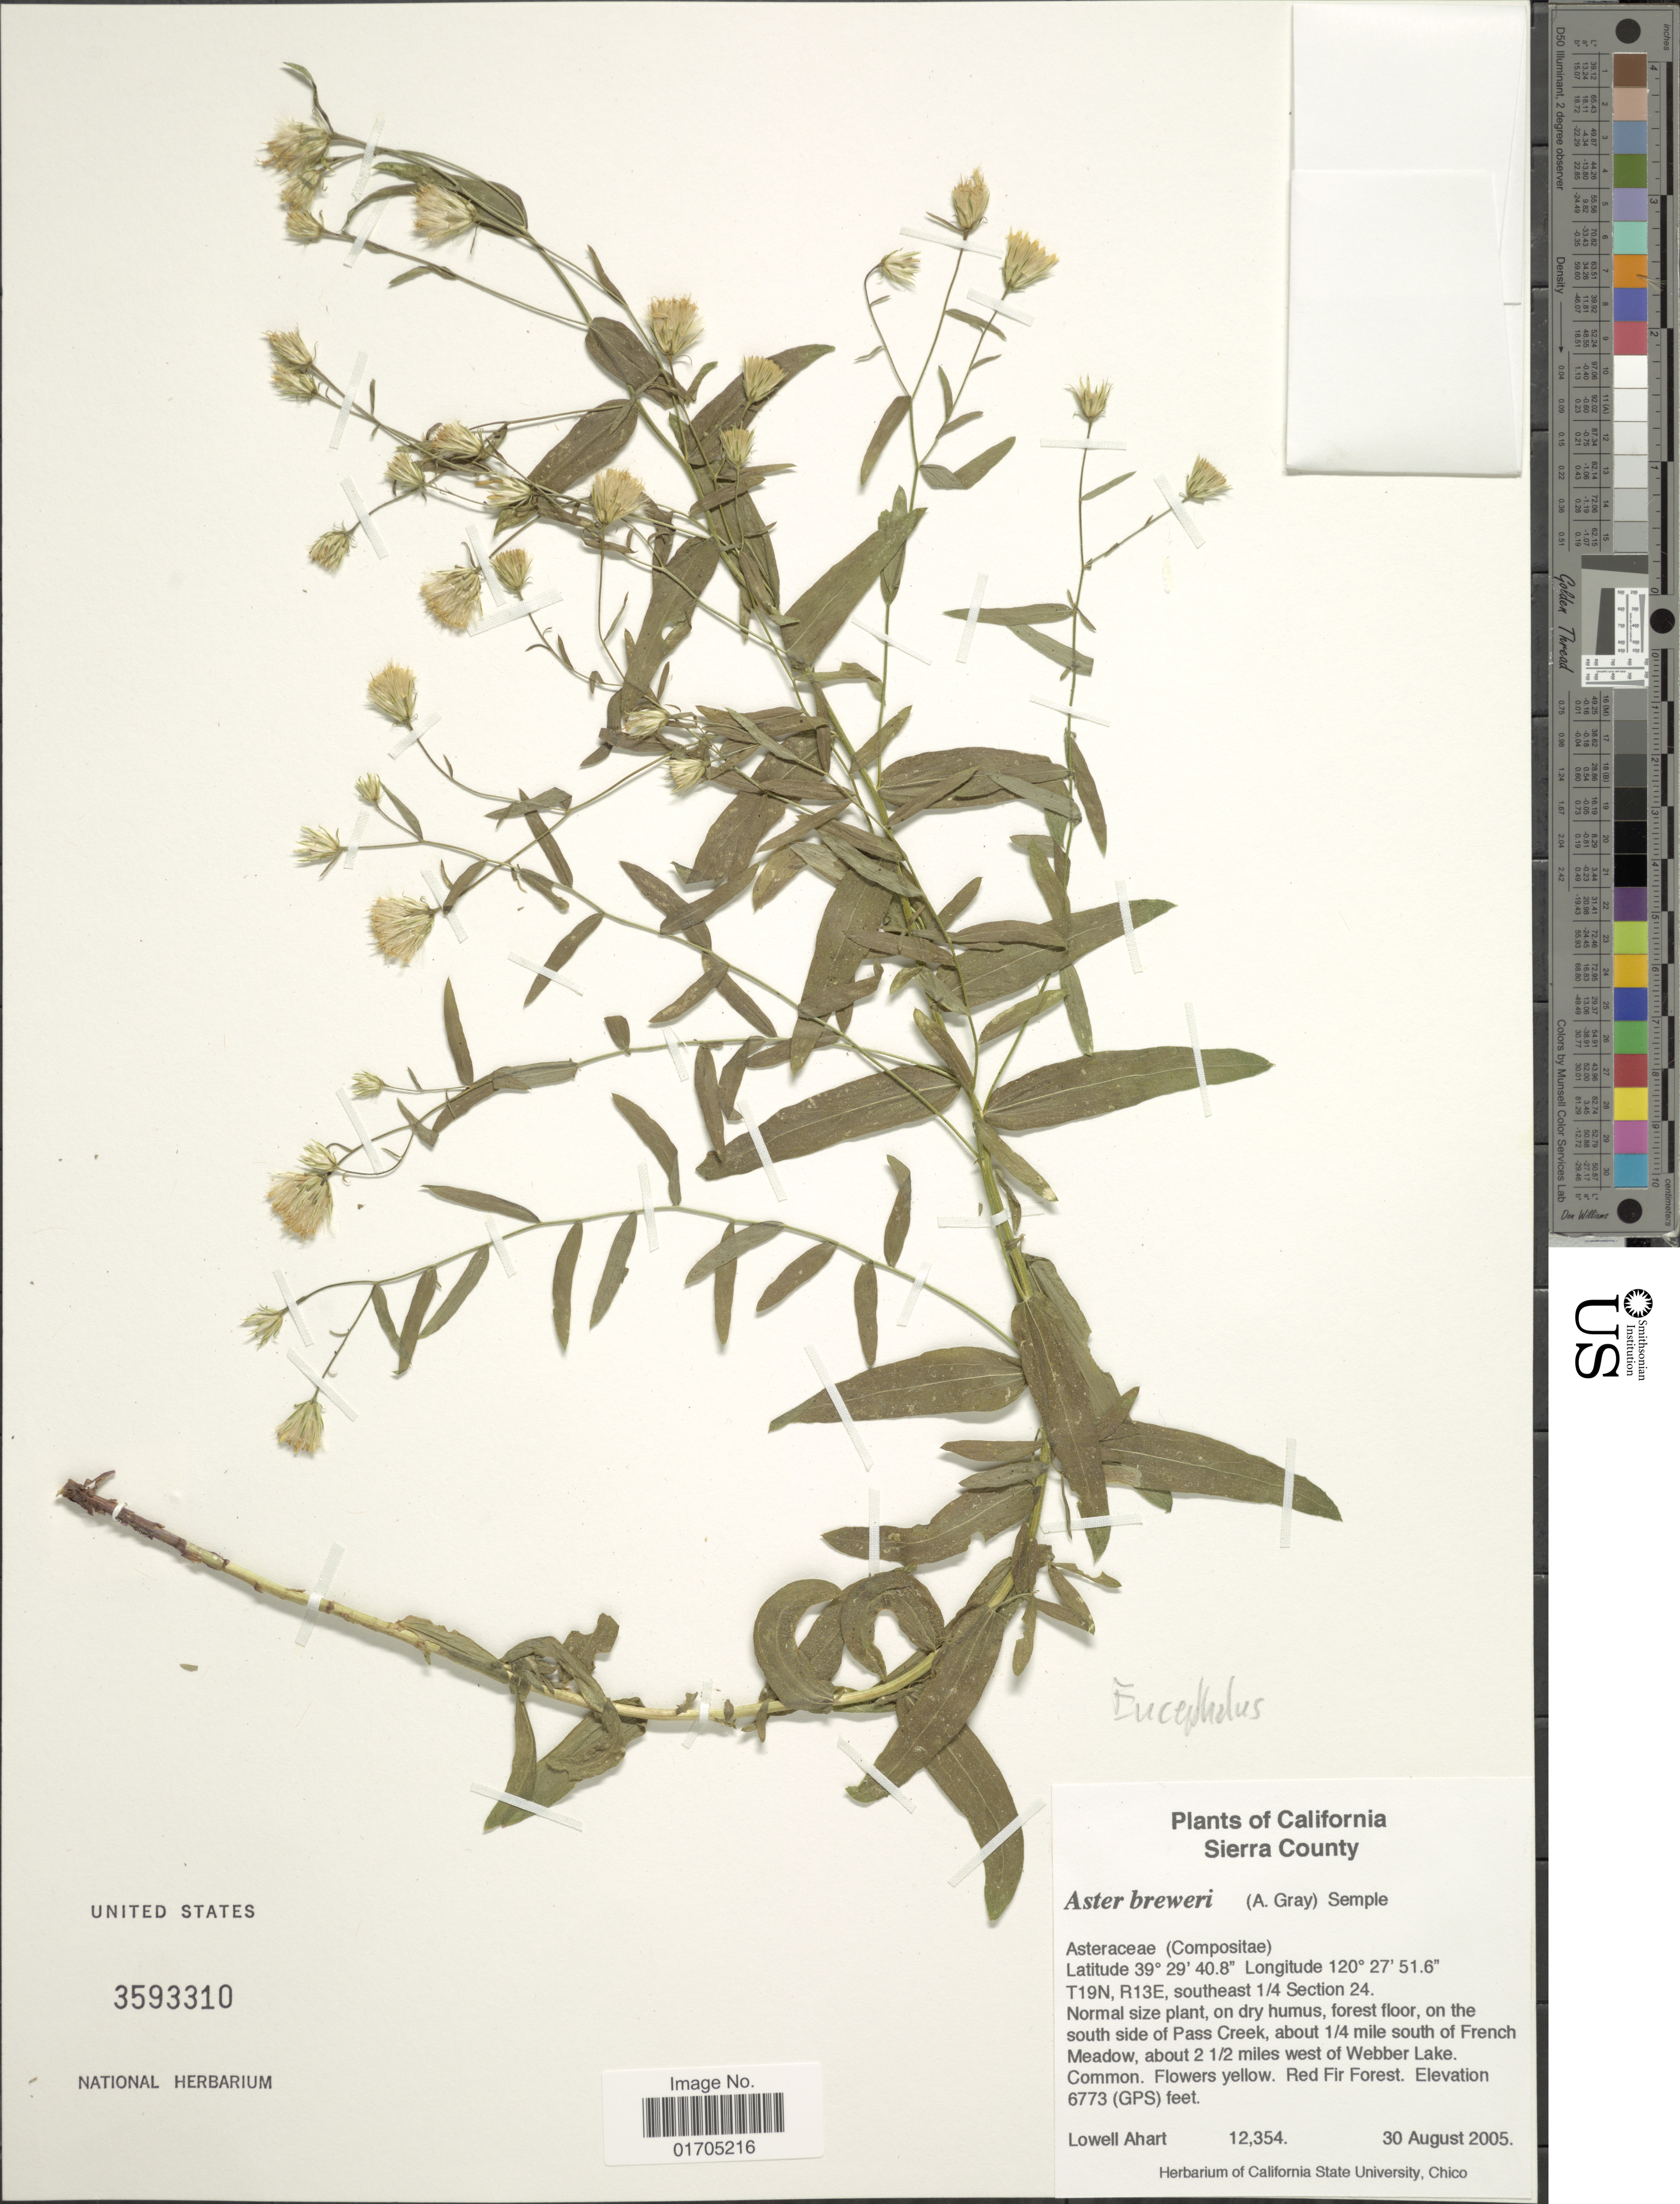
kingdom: Plantae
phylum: Tracheophyta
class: Magnoliopsida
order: Asterales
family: Asteraceae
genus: Eucephalus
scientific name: Eucephalus breweri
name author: (A. Gray) G.L. Nesom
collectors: L. Ahart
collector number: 12354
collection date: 2005-08-30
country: United States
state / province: California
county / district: Sierra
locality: Sierra County, T19N, R13E, southeast 1/4 Section 24, on the south side of Pass Creek, about ¼ mile south of French Meadow, about 2½ miles west of Webber Lake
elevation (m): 2064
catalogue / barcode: US 3593310